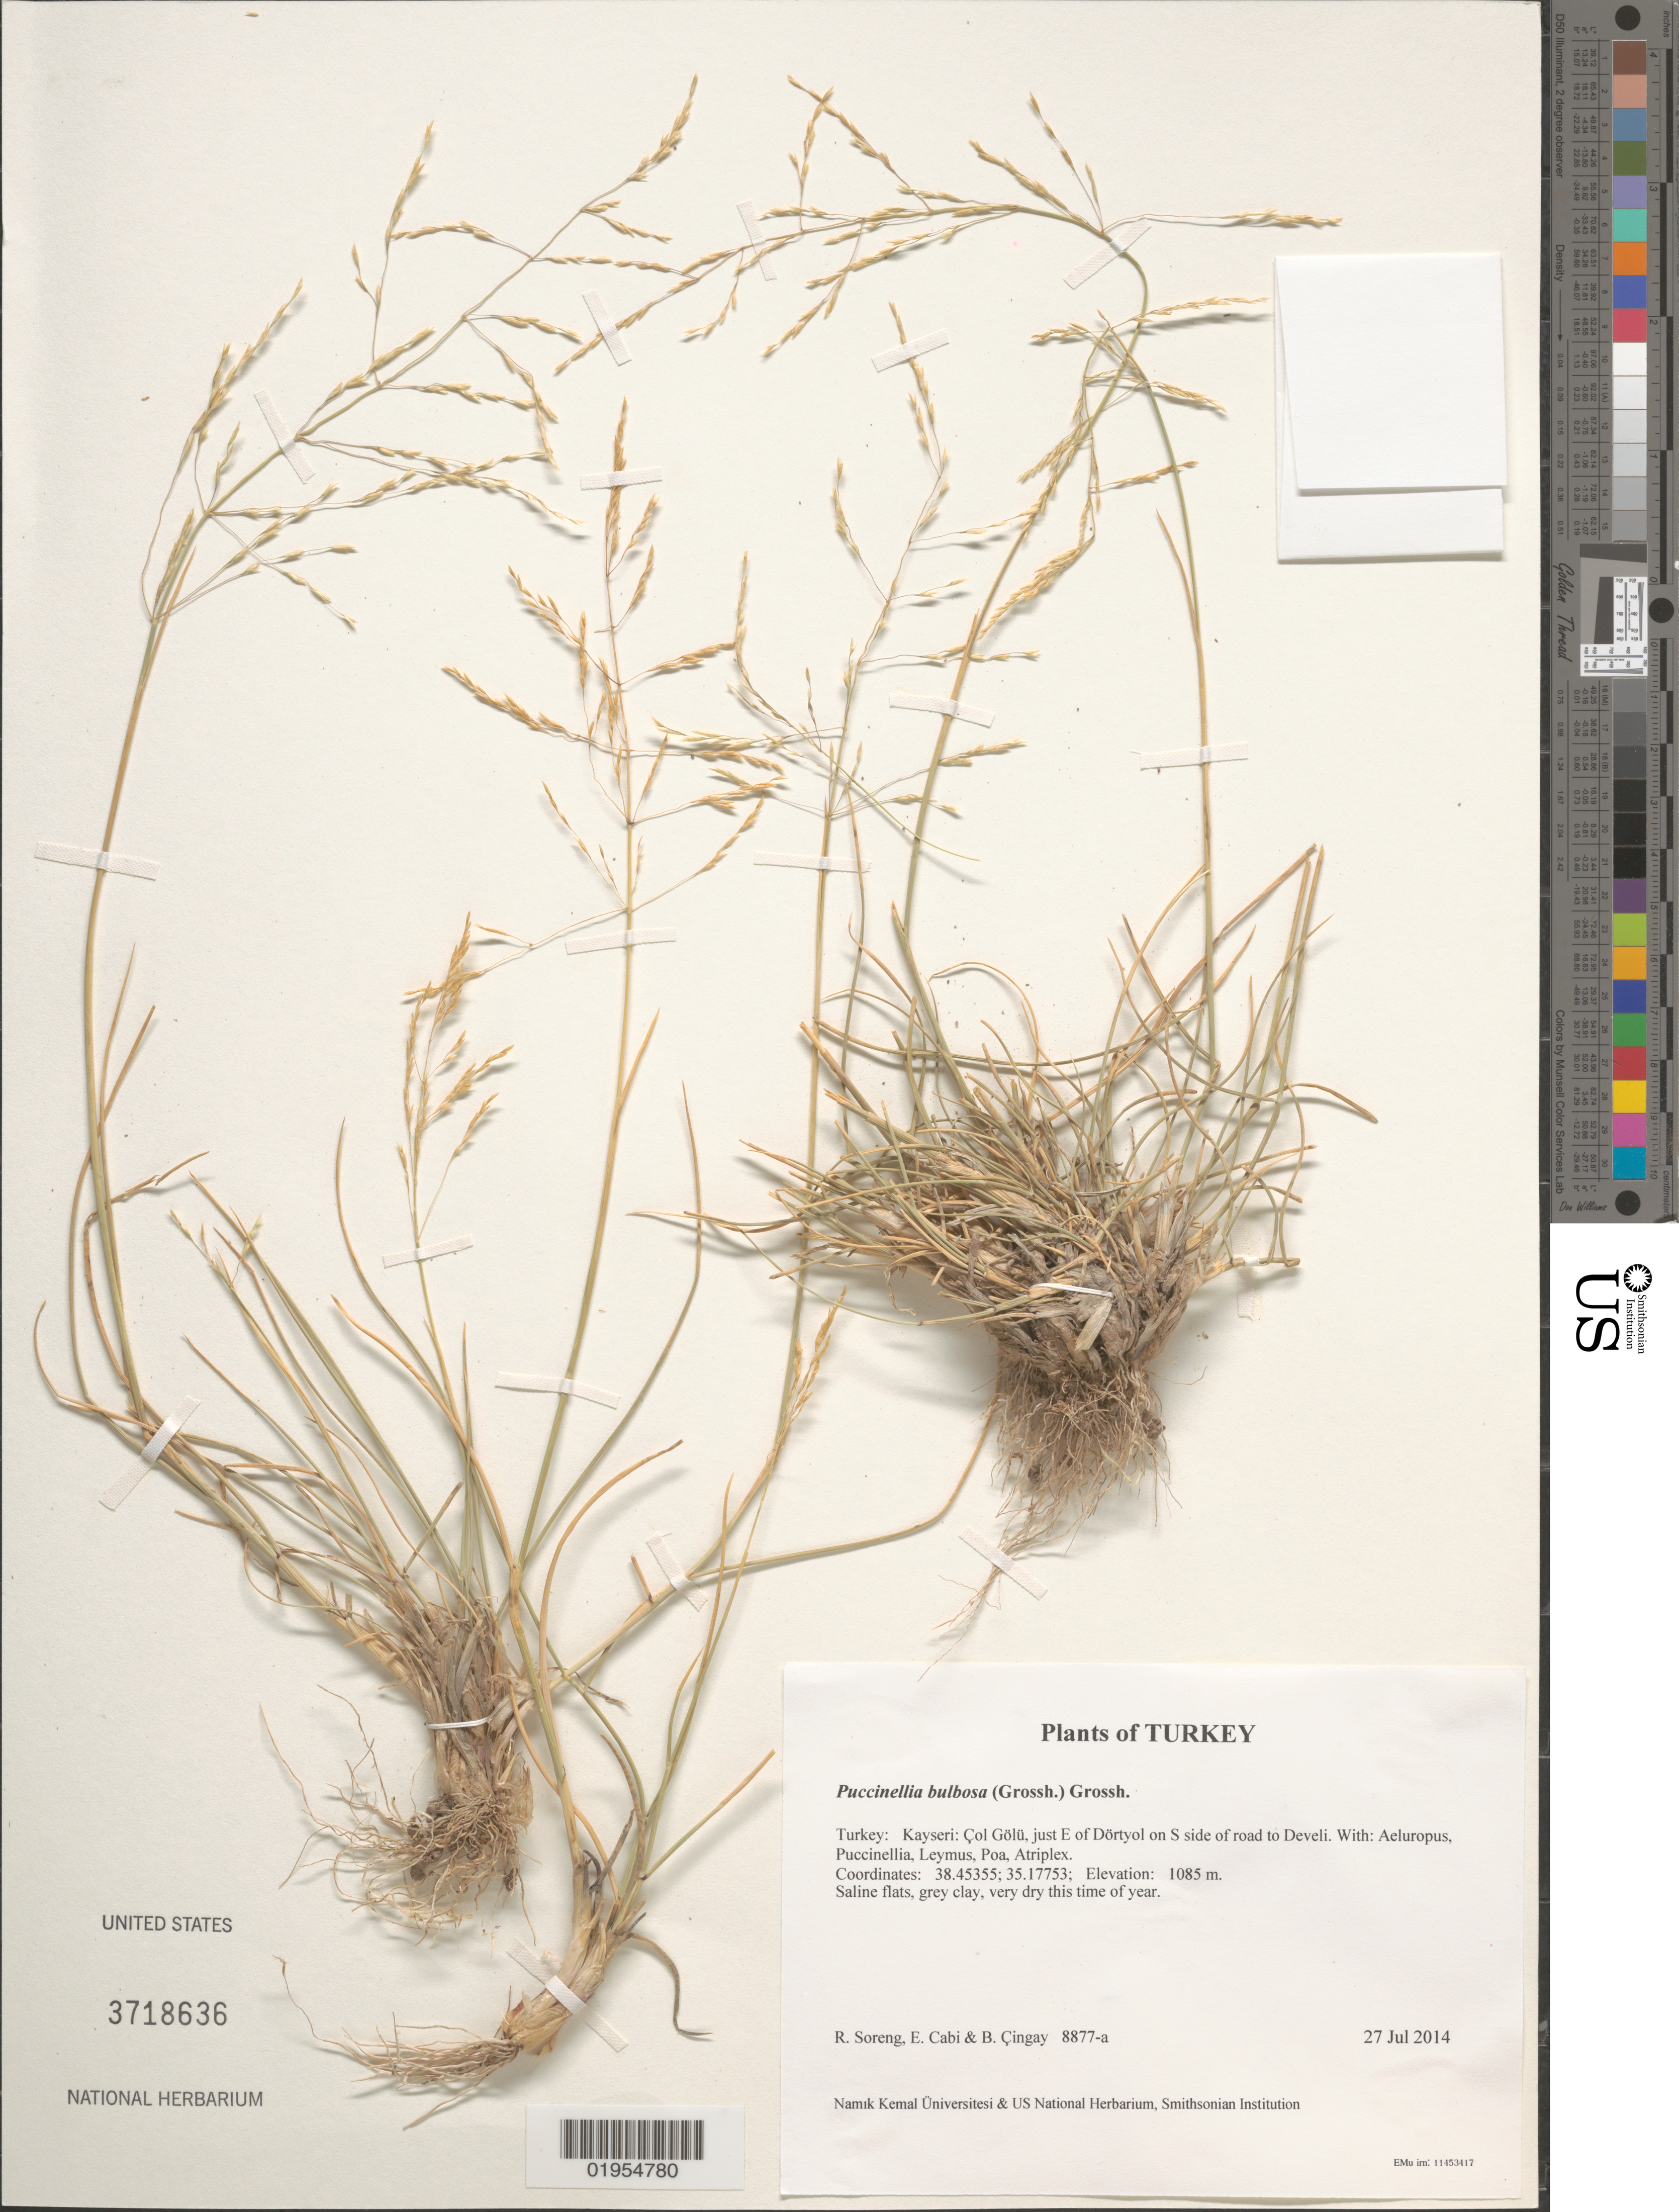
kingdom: Plantae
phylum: Tracheophyta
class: Liliopsida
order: Poales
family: Poaceae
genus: Puccinellia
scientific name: Puccinellia koeieana subsp. anatolica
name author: Kit Tan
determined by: Soreng, Robert J., Research Associate (BOT), Smithsonian Institution - National Museum of Natural History (UNITED STATES)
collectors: R. J. Soreng, E. Cabi & B. Çıngay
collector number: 8877-a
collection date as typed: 27 Jul 2014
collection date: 2014-07-27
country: Turkey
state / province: Kayseri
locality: Col Golu, just E of Dortyol on S side of road to Develi.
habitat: Saline flats, grey clay, very dry this time of year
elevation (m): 1085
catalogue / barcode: US 3718636